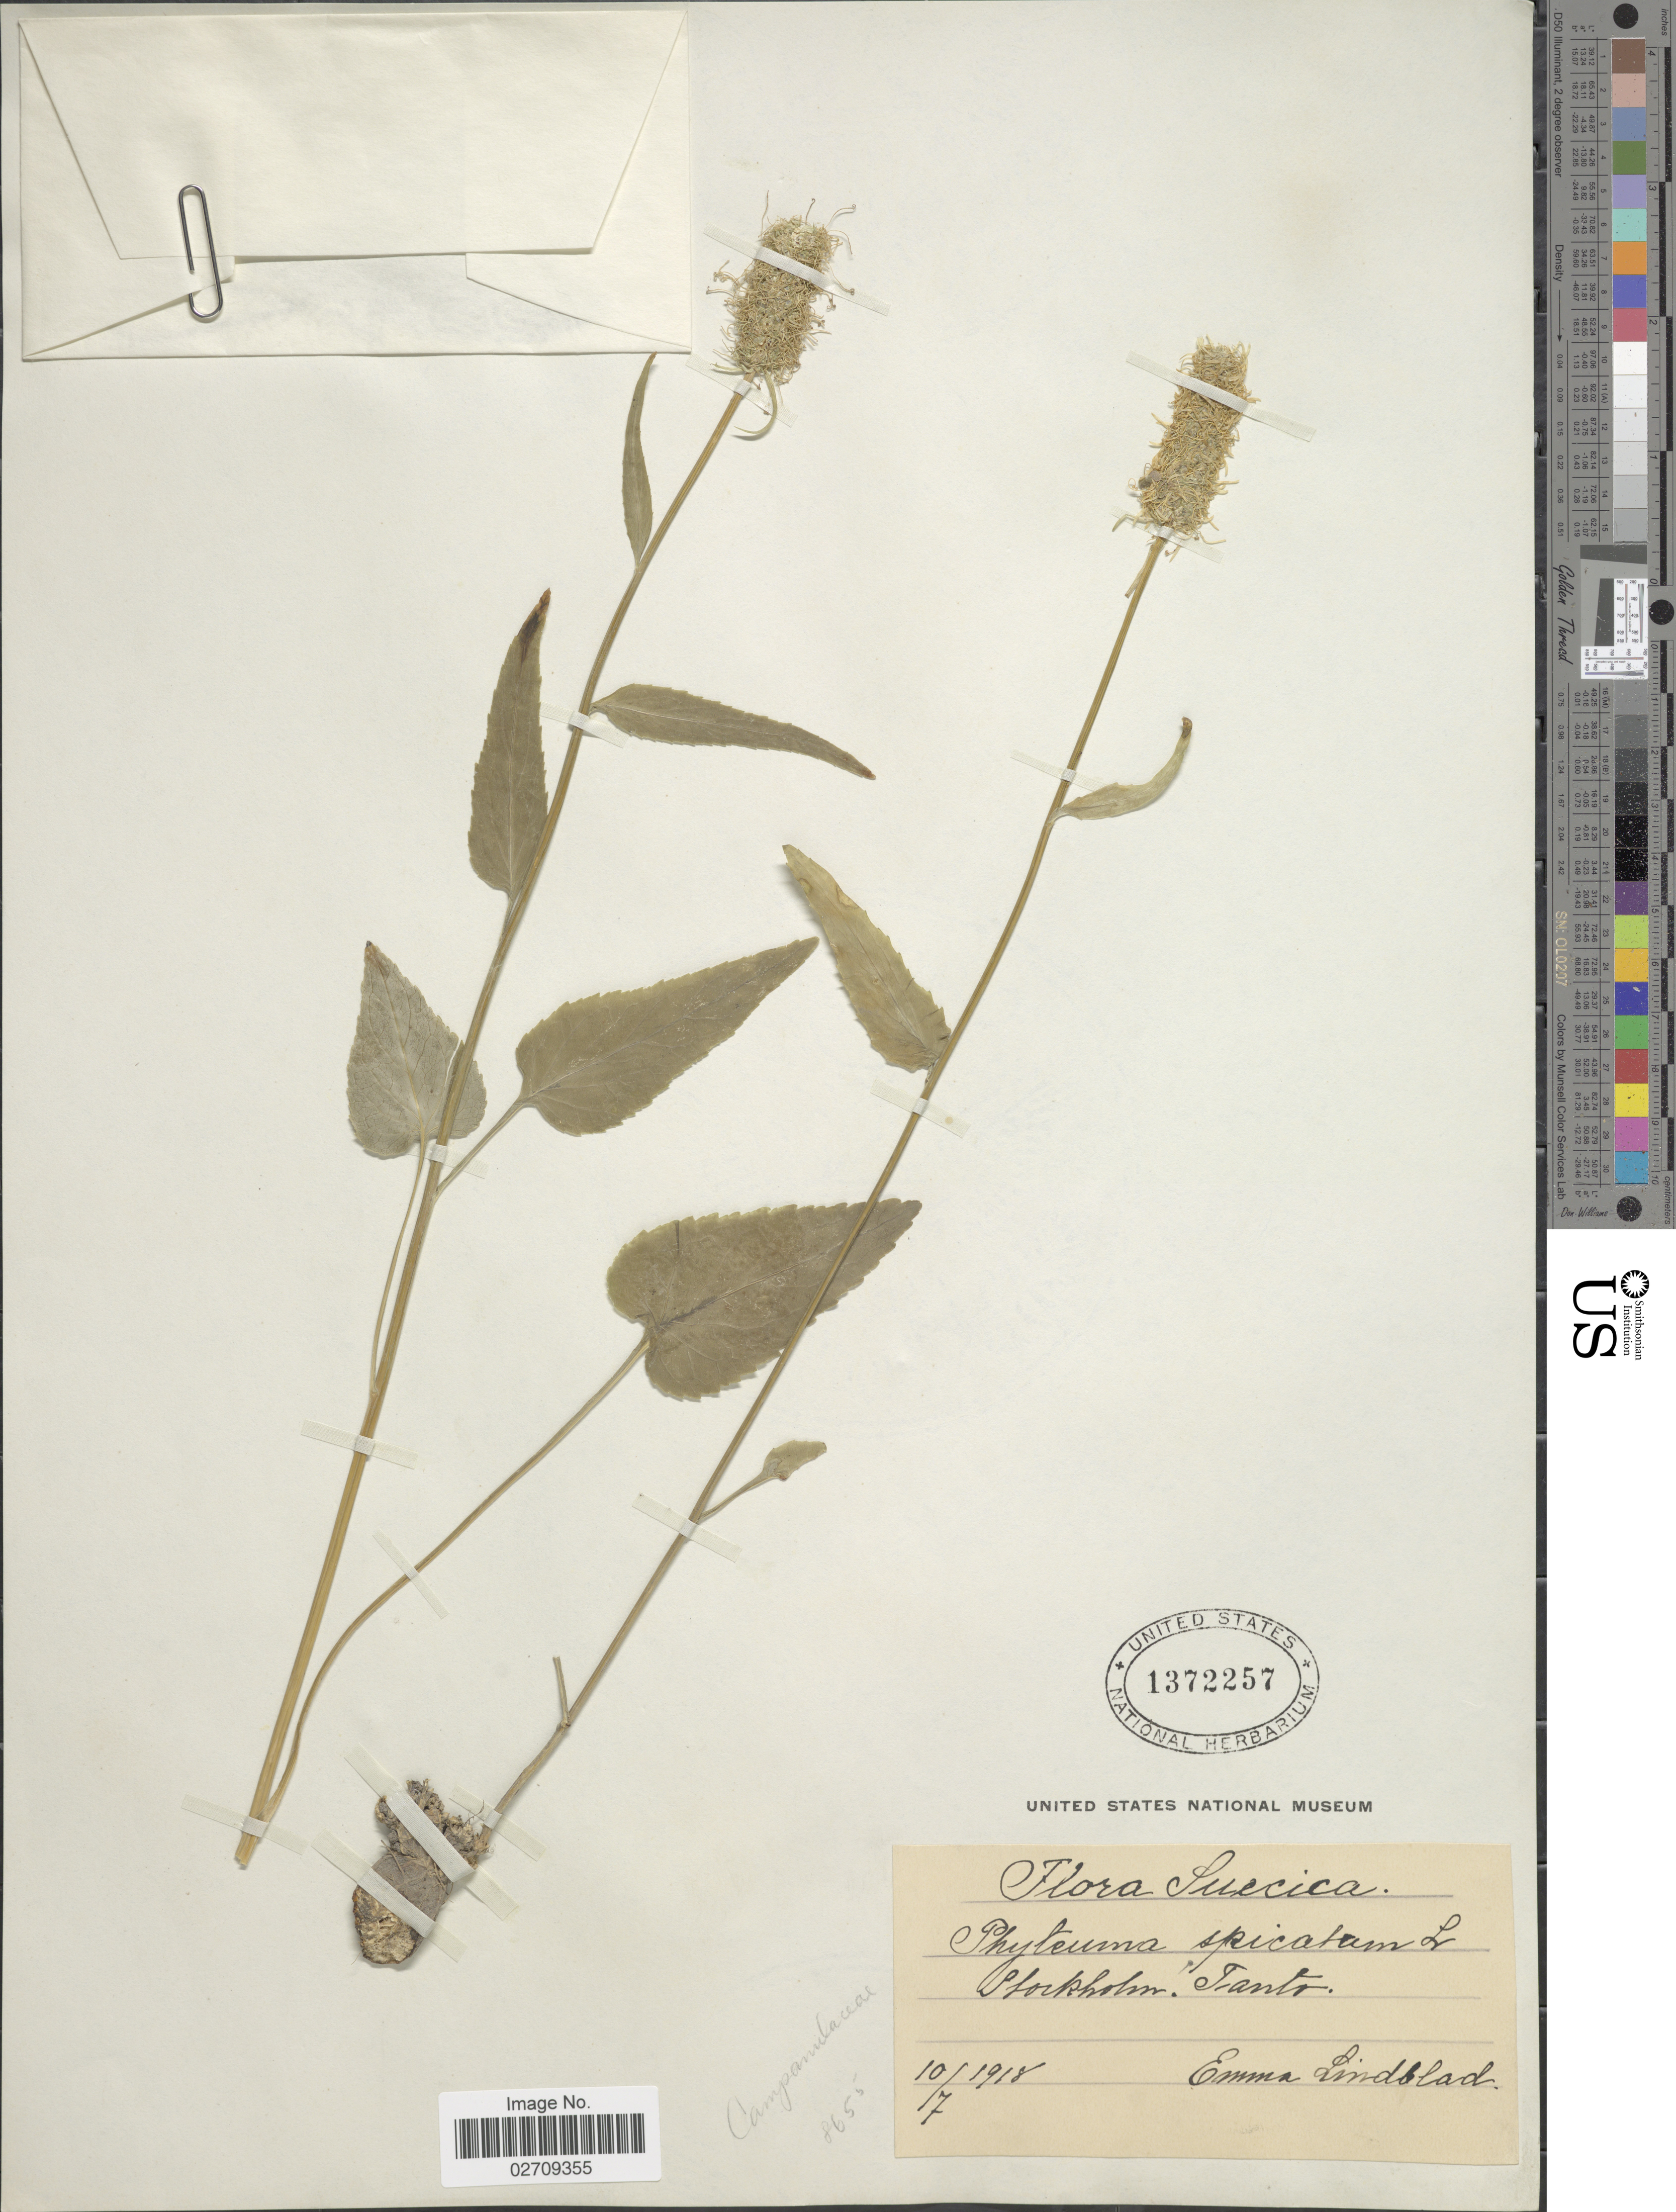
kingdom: Plantae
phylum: Tracheophyta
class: Magnoliopsida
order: Asterales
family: Campanulaceae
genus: Phyteuma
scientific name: Phyteuma spicatum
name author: L.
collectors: E. Lindblad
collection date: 1918-07-10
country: Sweden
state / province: Stockholm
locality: Suecica, Stockholm, Tanto.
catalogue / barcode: US 1372257